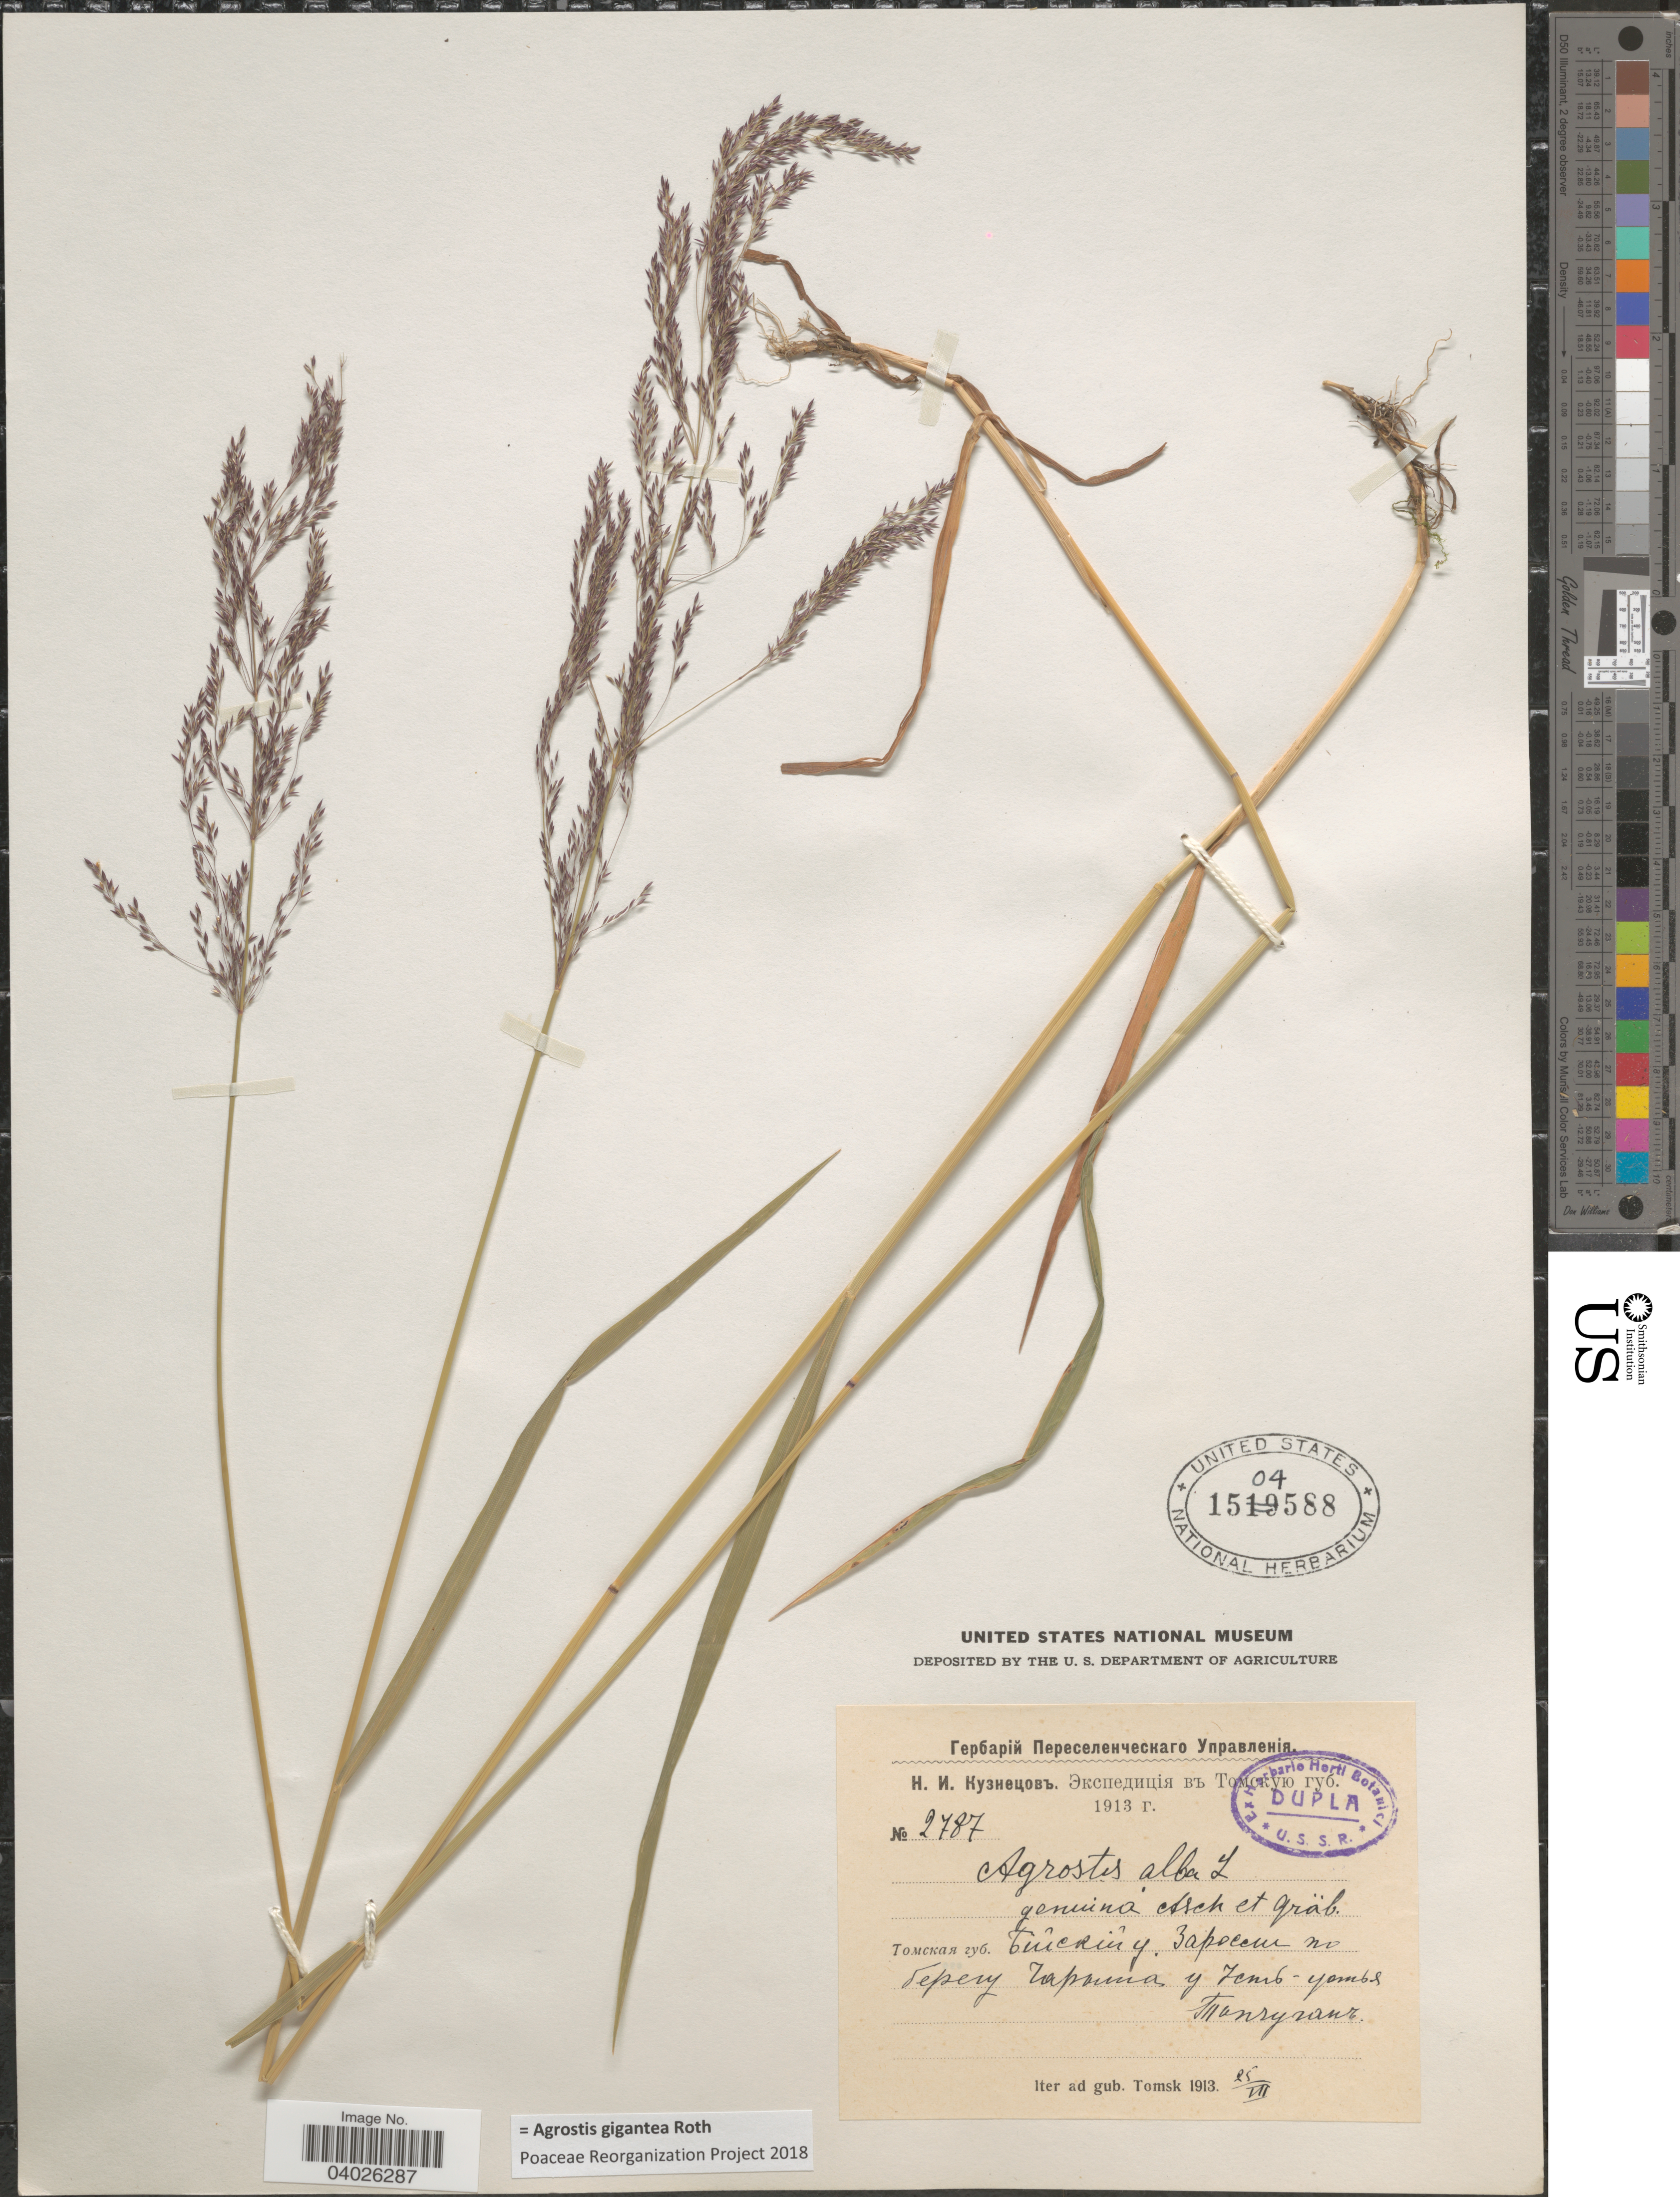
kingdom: Plantae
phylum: Tracheophyta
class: Liliopsida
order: Poales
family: Poaceae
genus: Agrostis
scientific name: Agrostis gigantea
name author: Roth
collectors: N. Kuznetsov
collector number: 2787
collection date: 1913-07-25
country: Russian Federation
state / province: Altai Republic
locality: Iter ad gub. Tomsk. Shore of river Charysh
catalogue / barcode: US 1504588